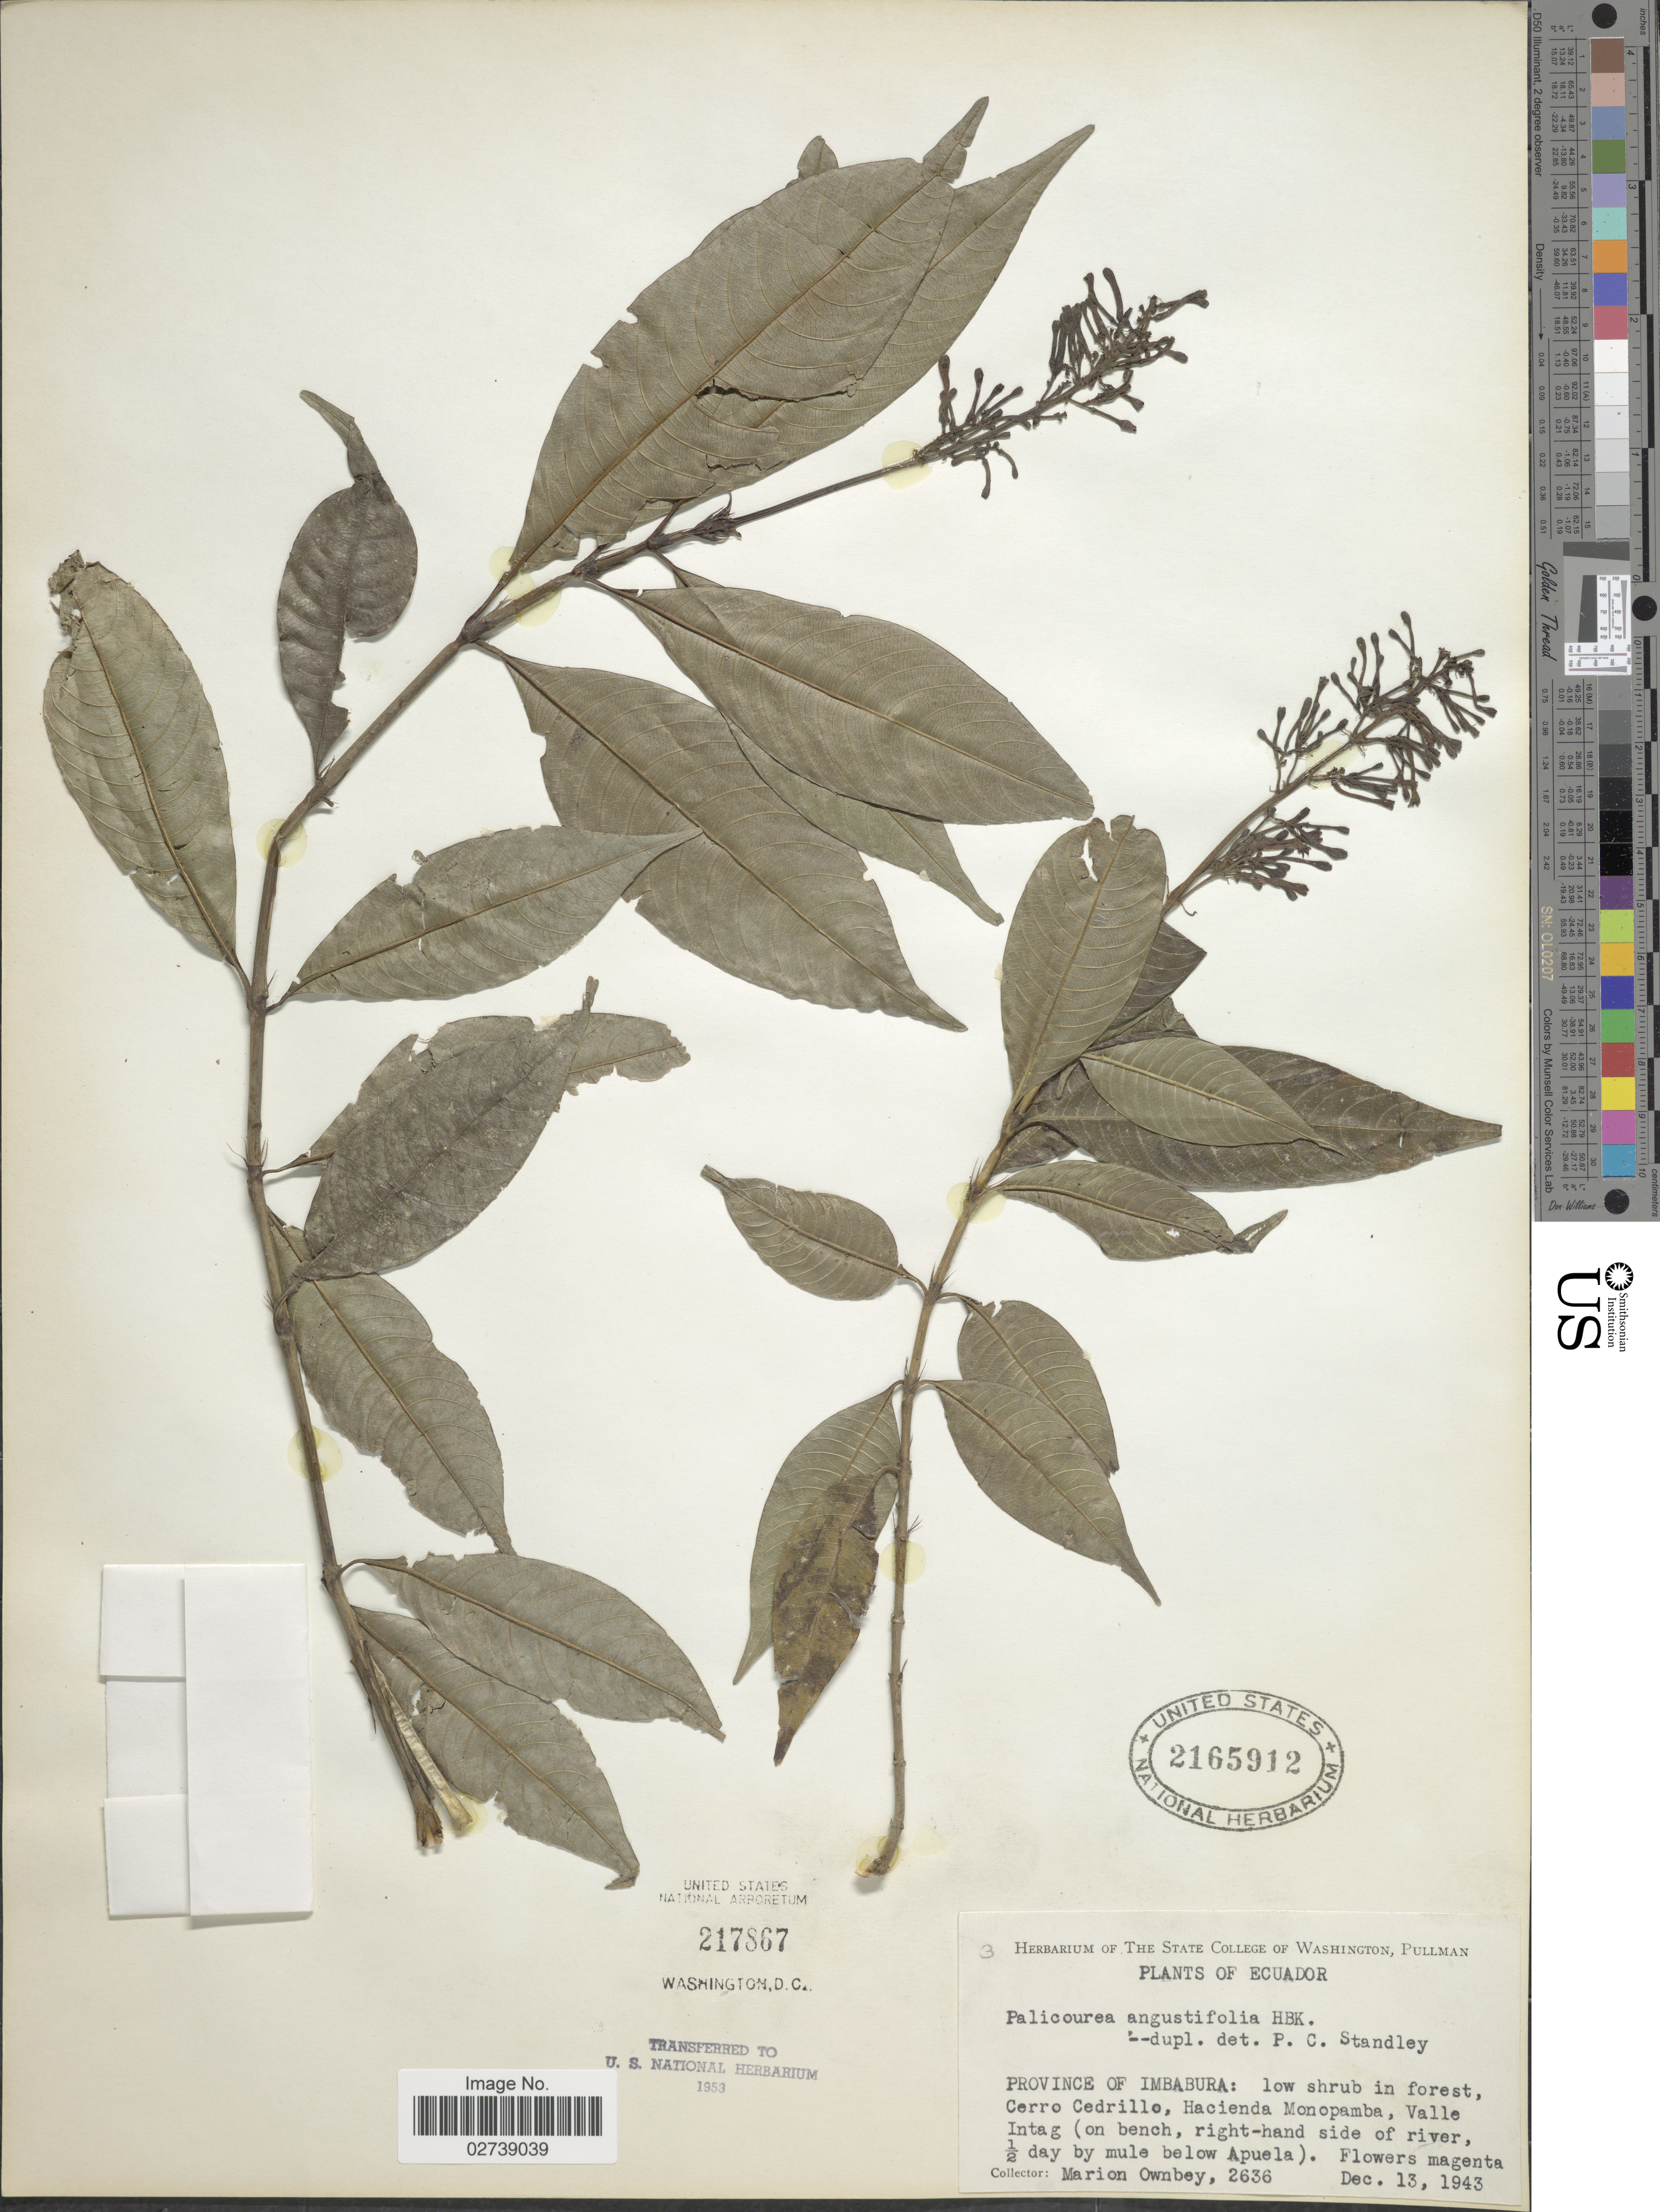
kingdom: Plantae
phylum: Tracheophyta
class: Magnoliopsida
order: Gentianales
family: Rubiaceae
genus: Palicourea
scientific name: Palicourea angustifolia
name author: Kunth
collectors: F. M. Ownbey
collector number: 2636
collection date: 1943-12-13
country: Ecuador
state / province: Imbabura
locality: Province of Imbabura: low shrub in forest, Cerro Cedrillo, Hacienda Monopamba, Valle Intag (on bench, right-hand side of river, ½ day by mule below Apuela).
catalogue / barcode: US 2165912